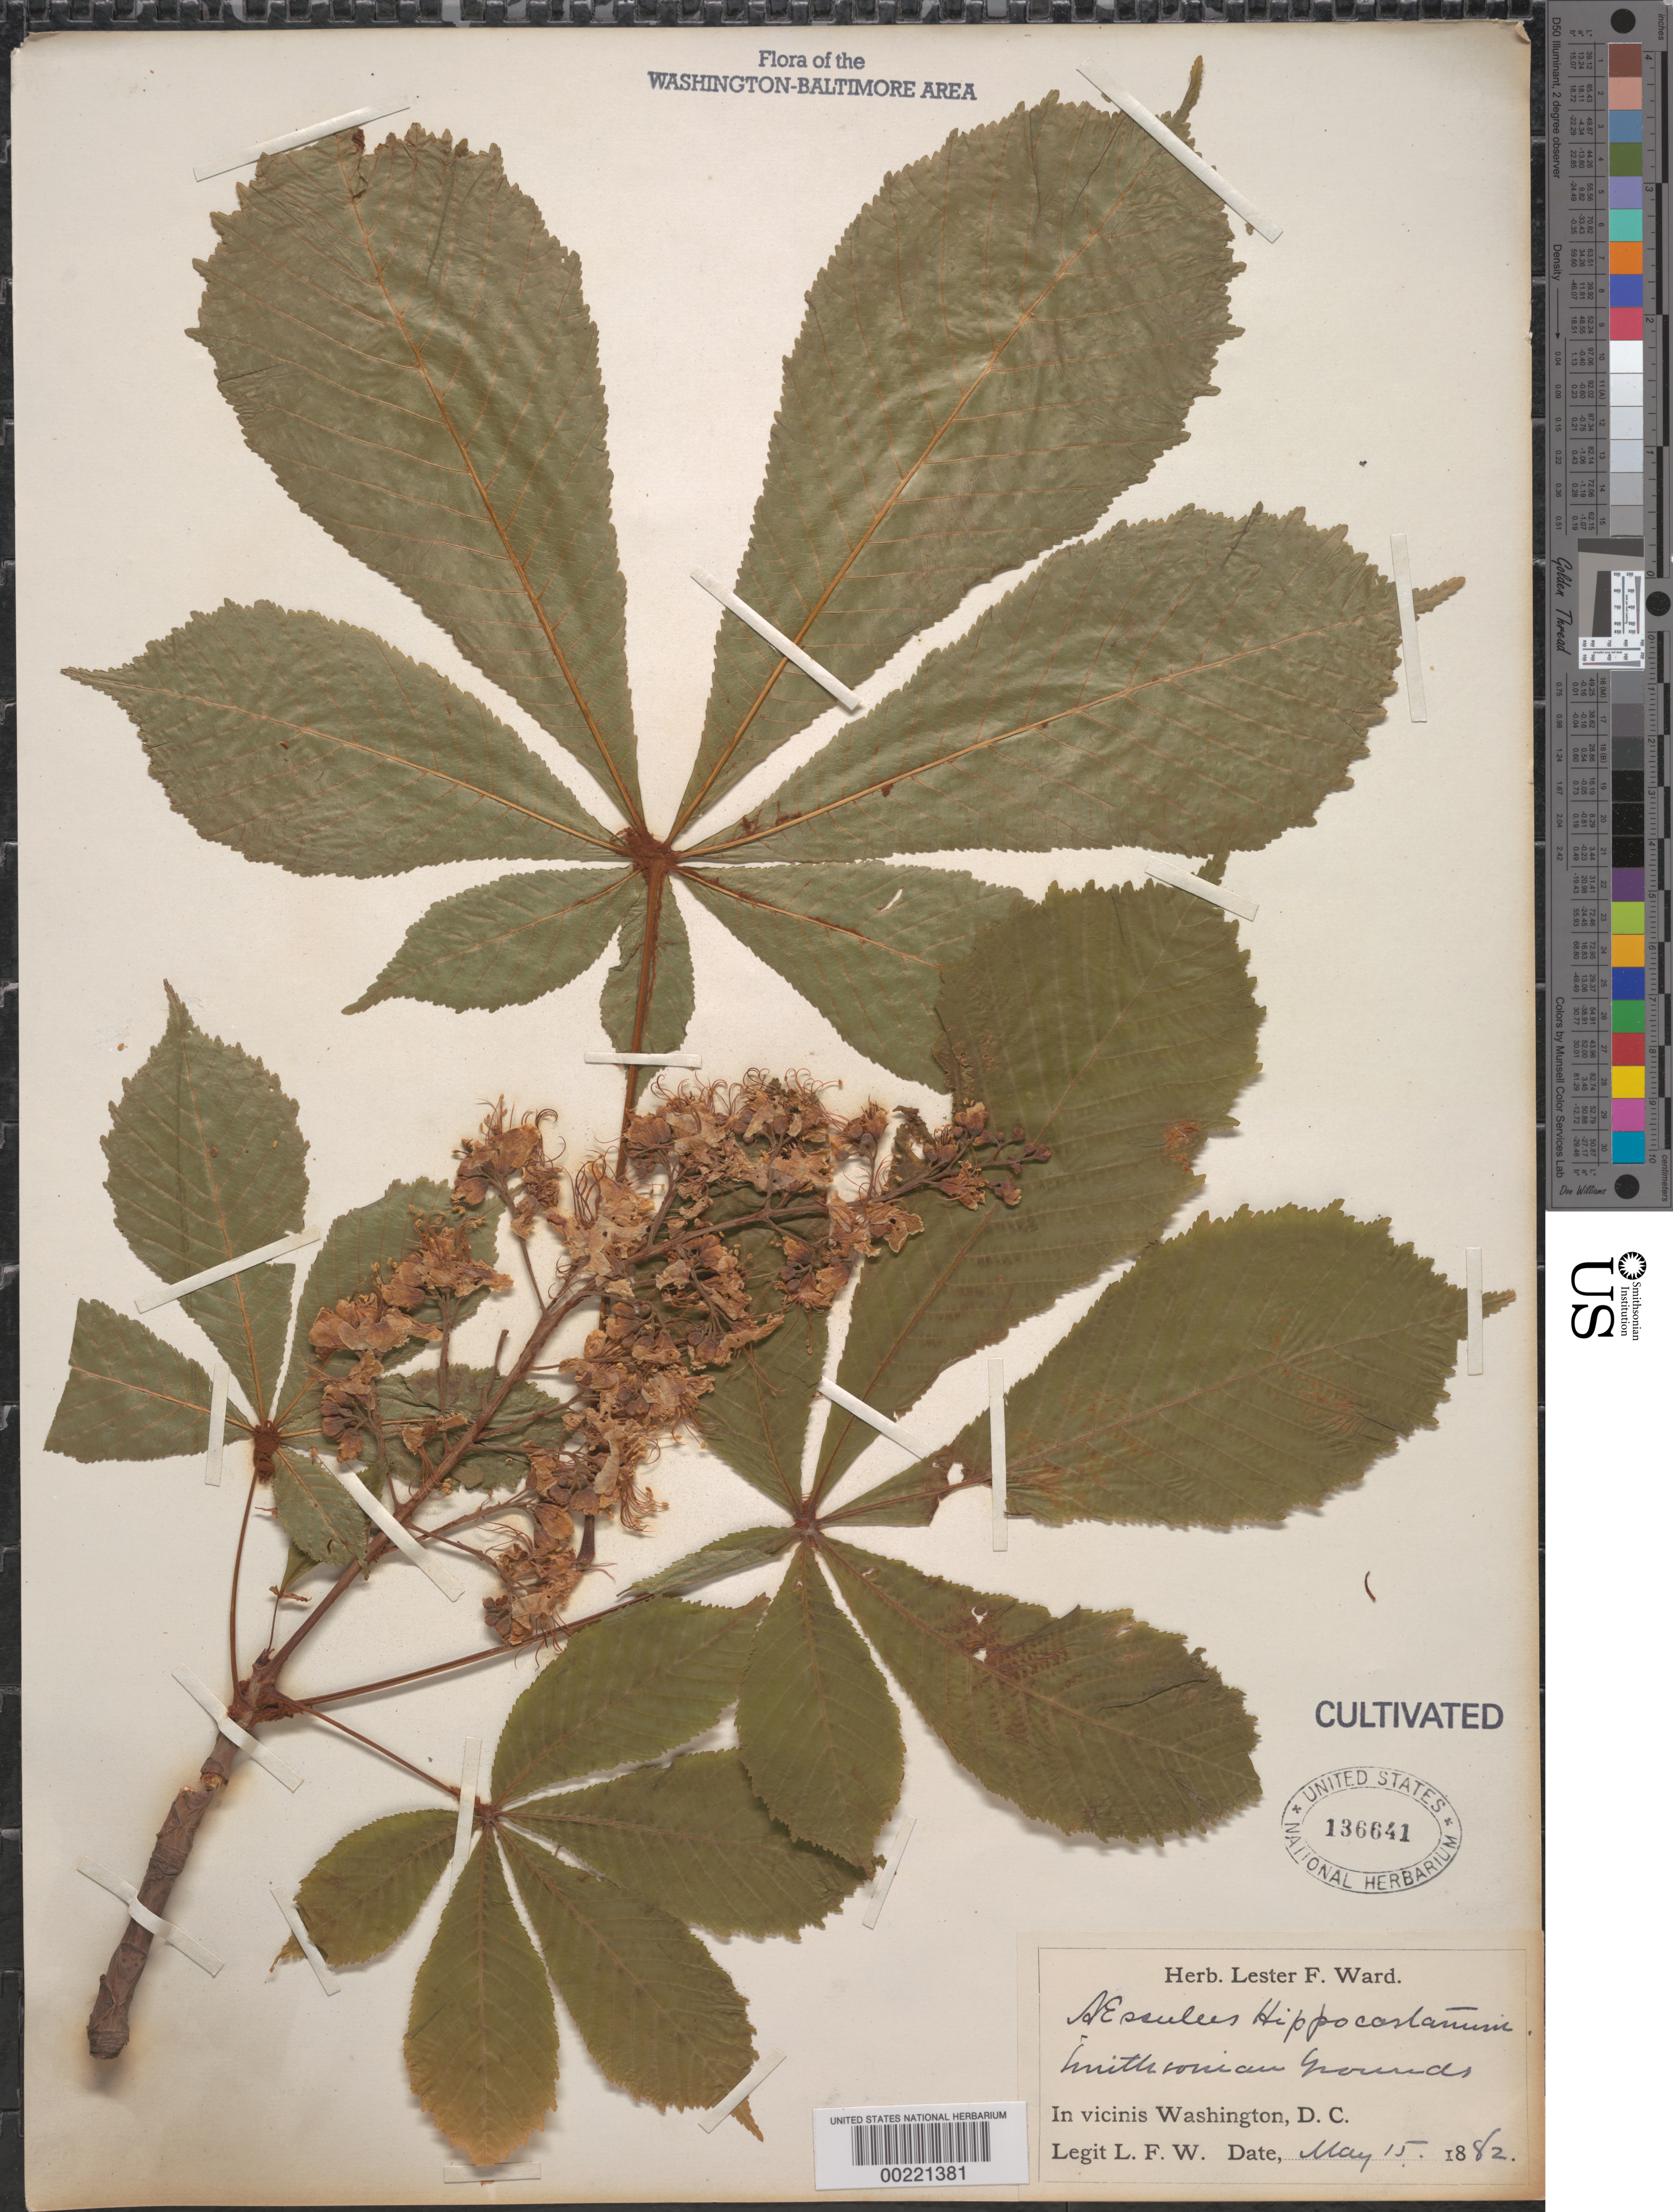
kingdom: Plantae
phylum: Tracheophyta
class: Magnoliopsida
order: Sapindales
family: Sapindaceae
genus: Aesculus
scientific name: Aesculus hippocastanum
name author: L.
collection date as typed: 15 May 1882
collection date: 1882-05-15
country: United States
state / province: District of Columbia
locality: Smithsonian grounds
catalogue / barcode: US 136641